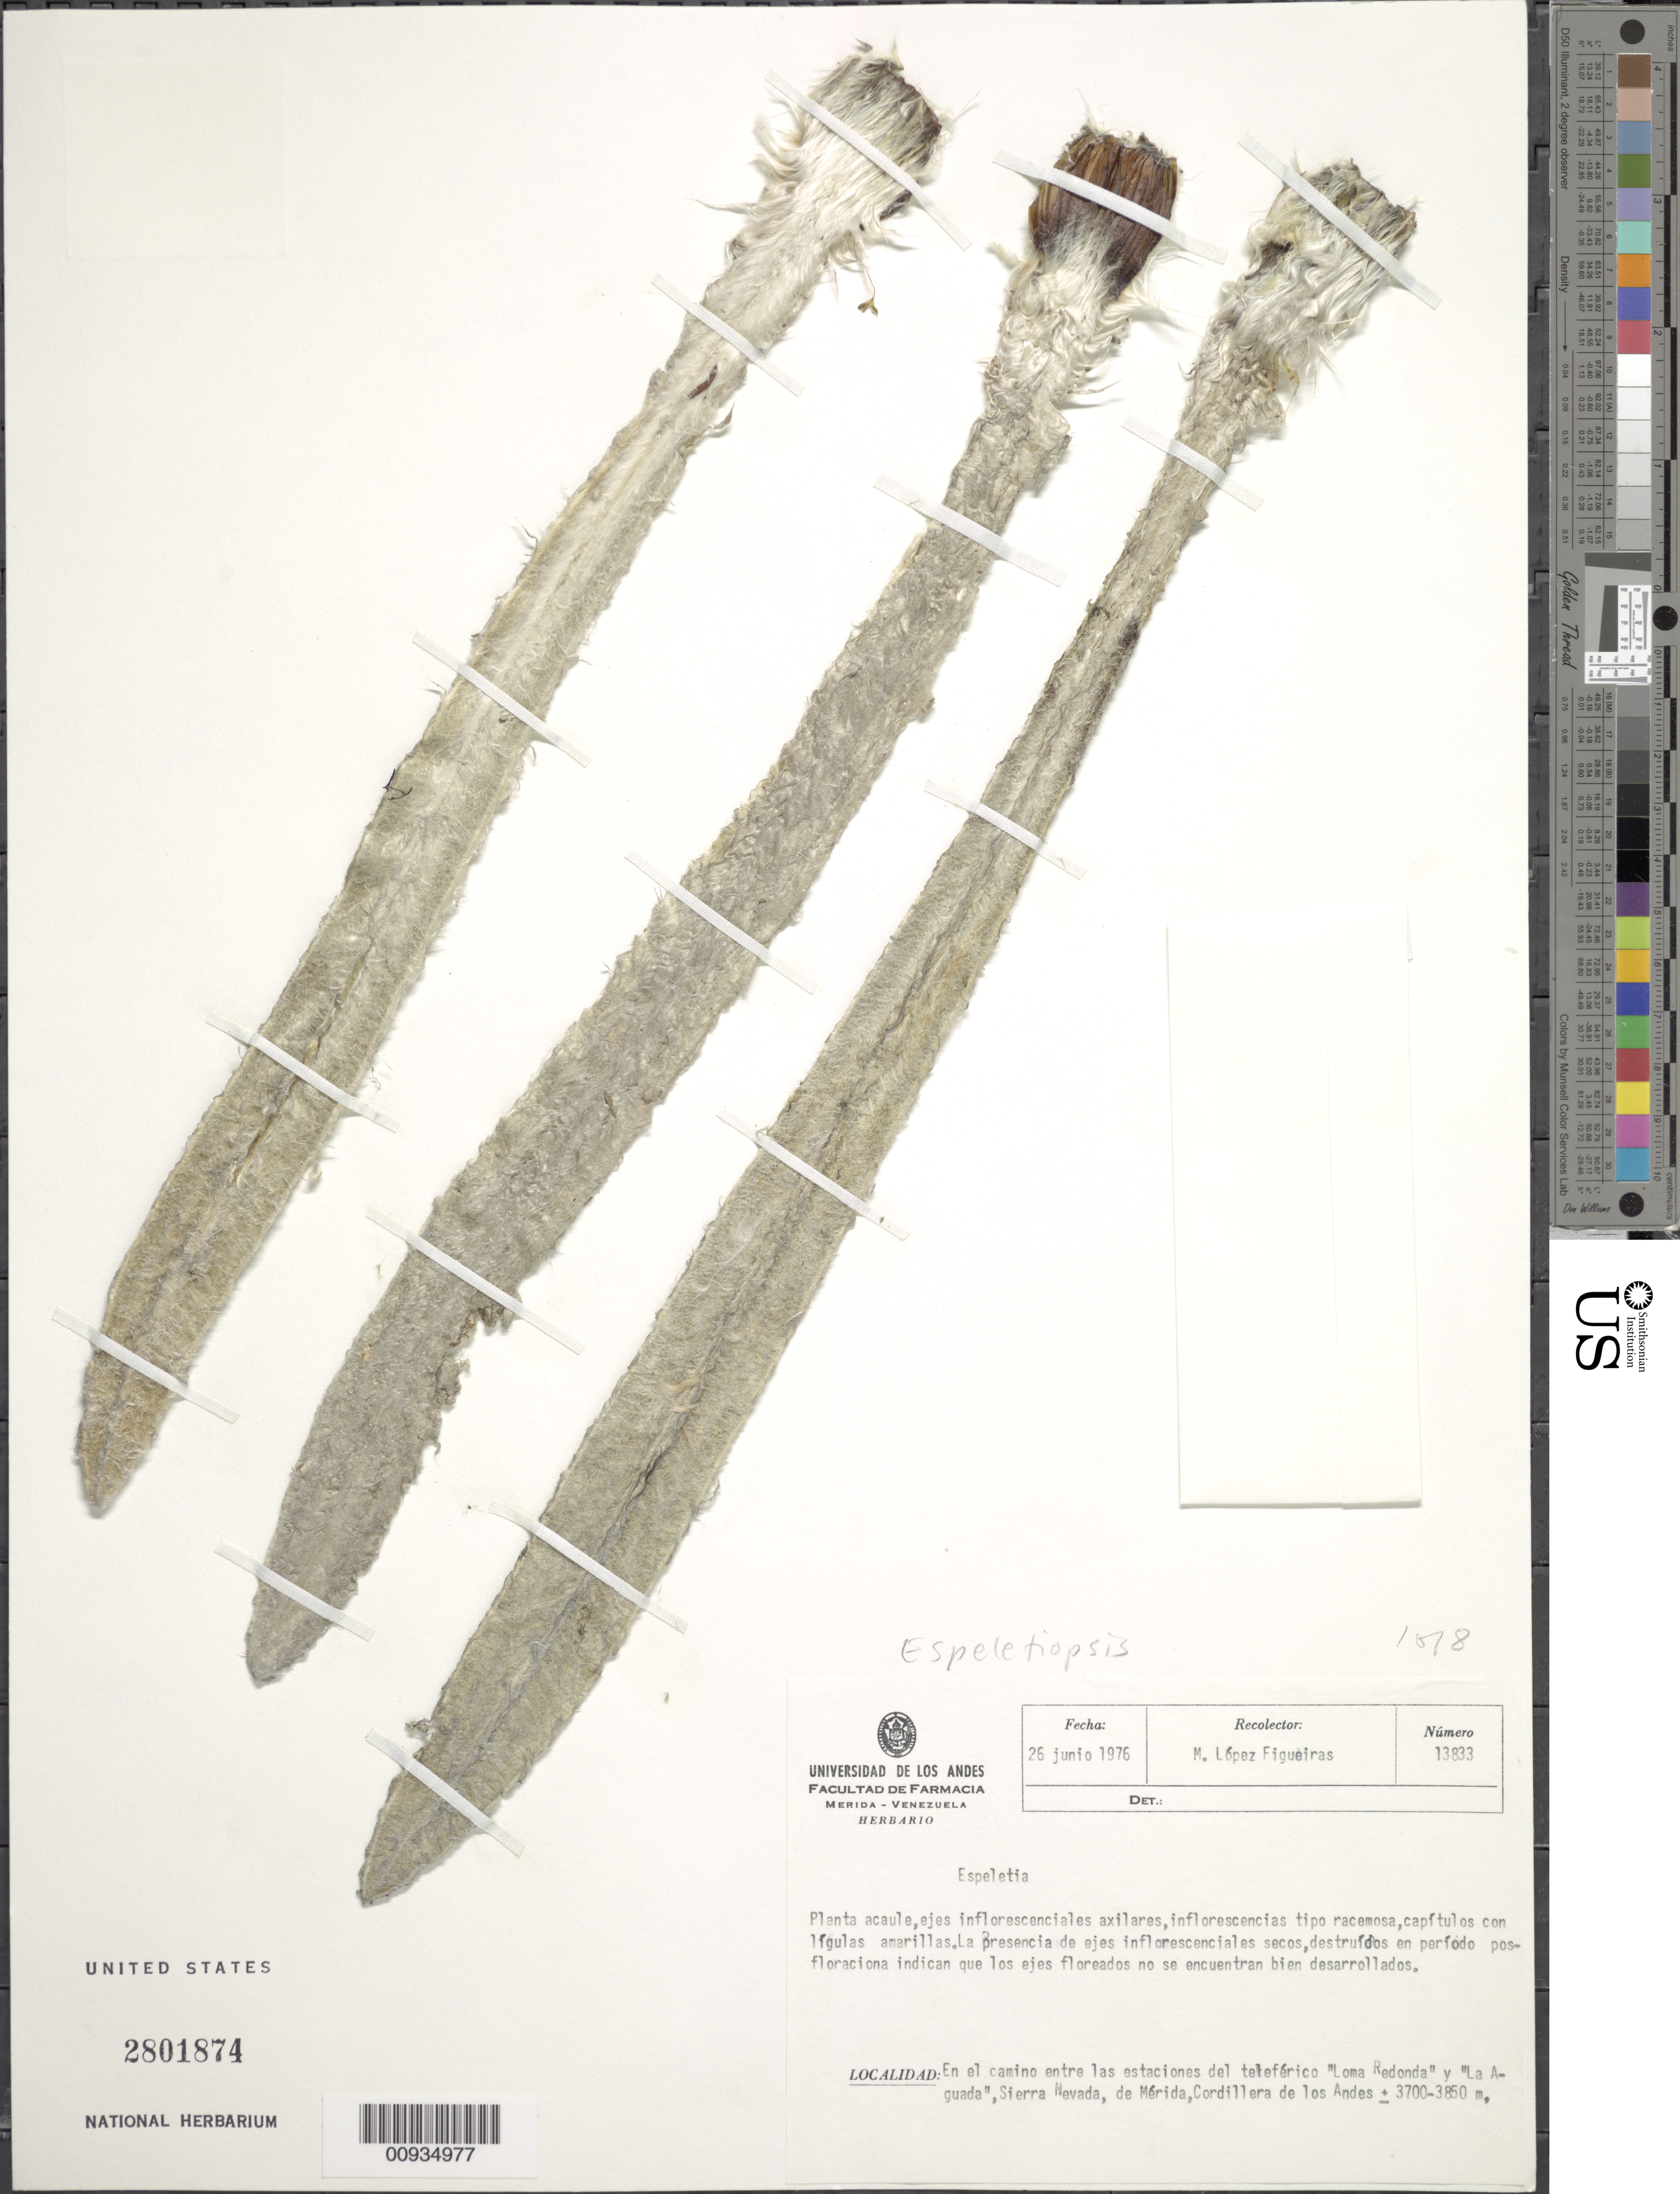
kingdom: Plantae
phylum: Tracheophyta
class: Magnoliopsida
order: Asterales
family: Asteraceae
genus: Espeletiopsis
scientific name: Espeletiopsis pozoensis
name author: (Cuatrec.) Cuatrec.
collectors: M. López Figueiras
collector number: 13833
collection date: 1976-06-26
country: Venezuela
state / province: Mérida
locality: En el camino entre las ostaciones del teleferico Loma Redonda y La Aguada, Sierra Nevada, de Merida, Cordillera de Los Andes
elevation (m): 3700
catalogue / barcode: US 2801874